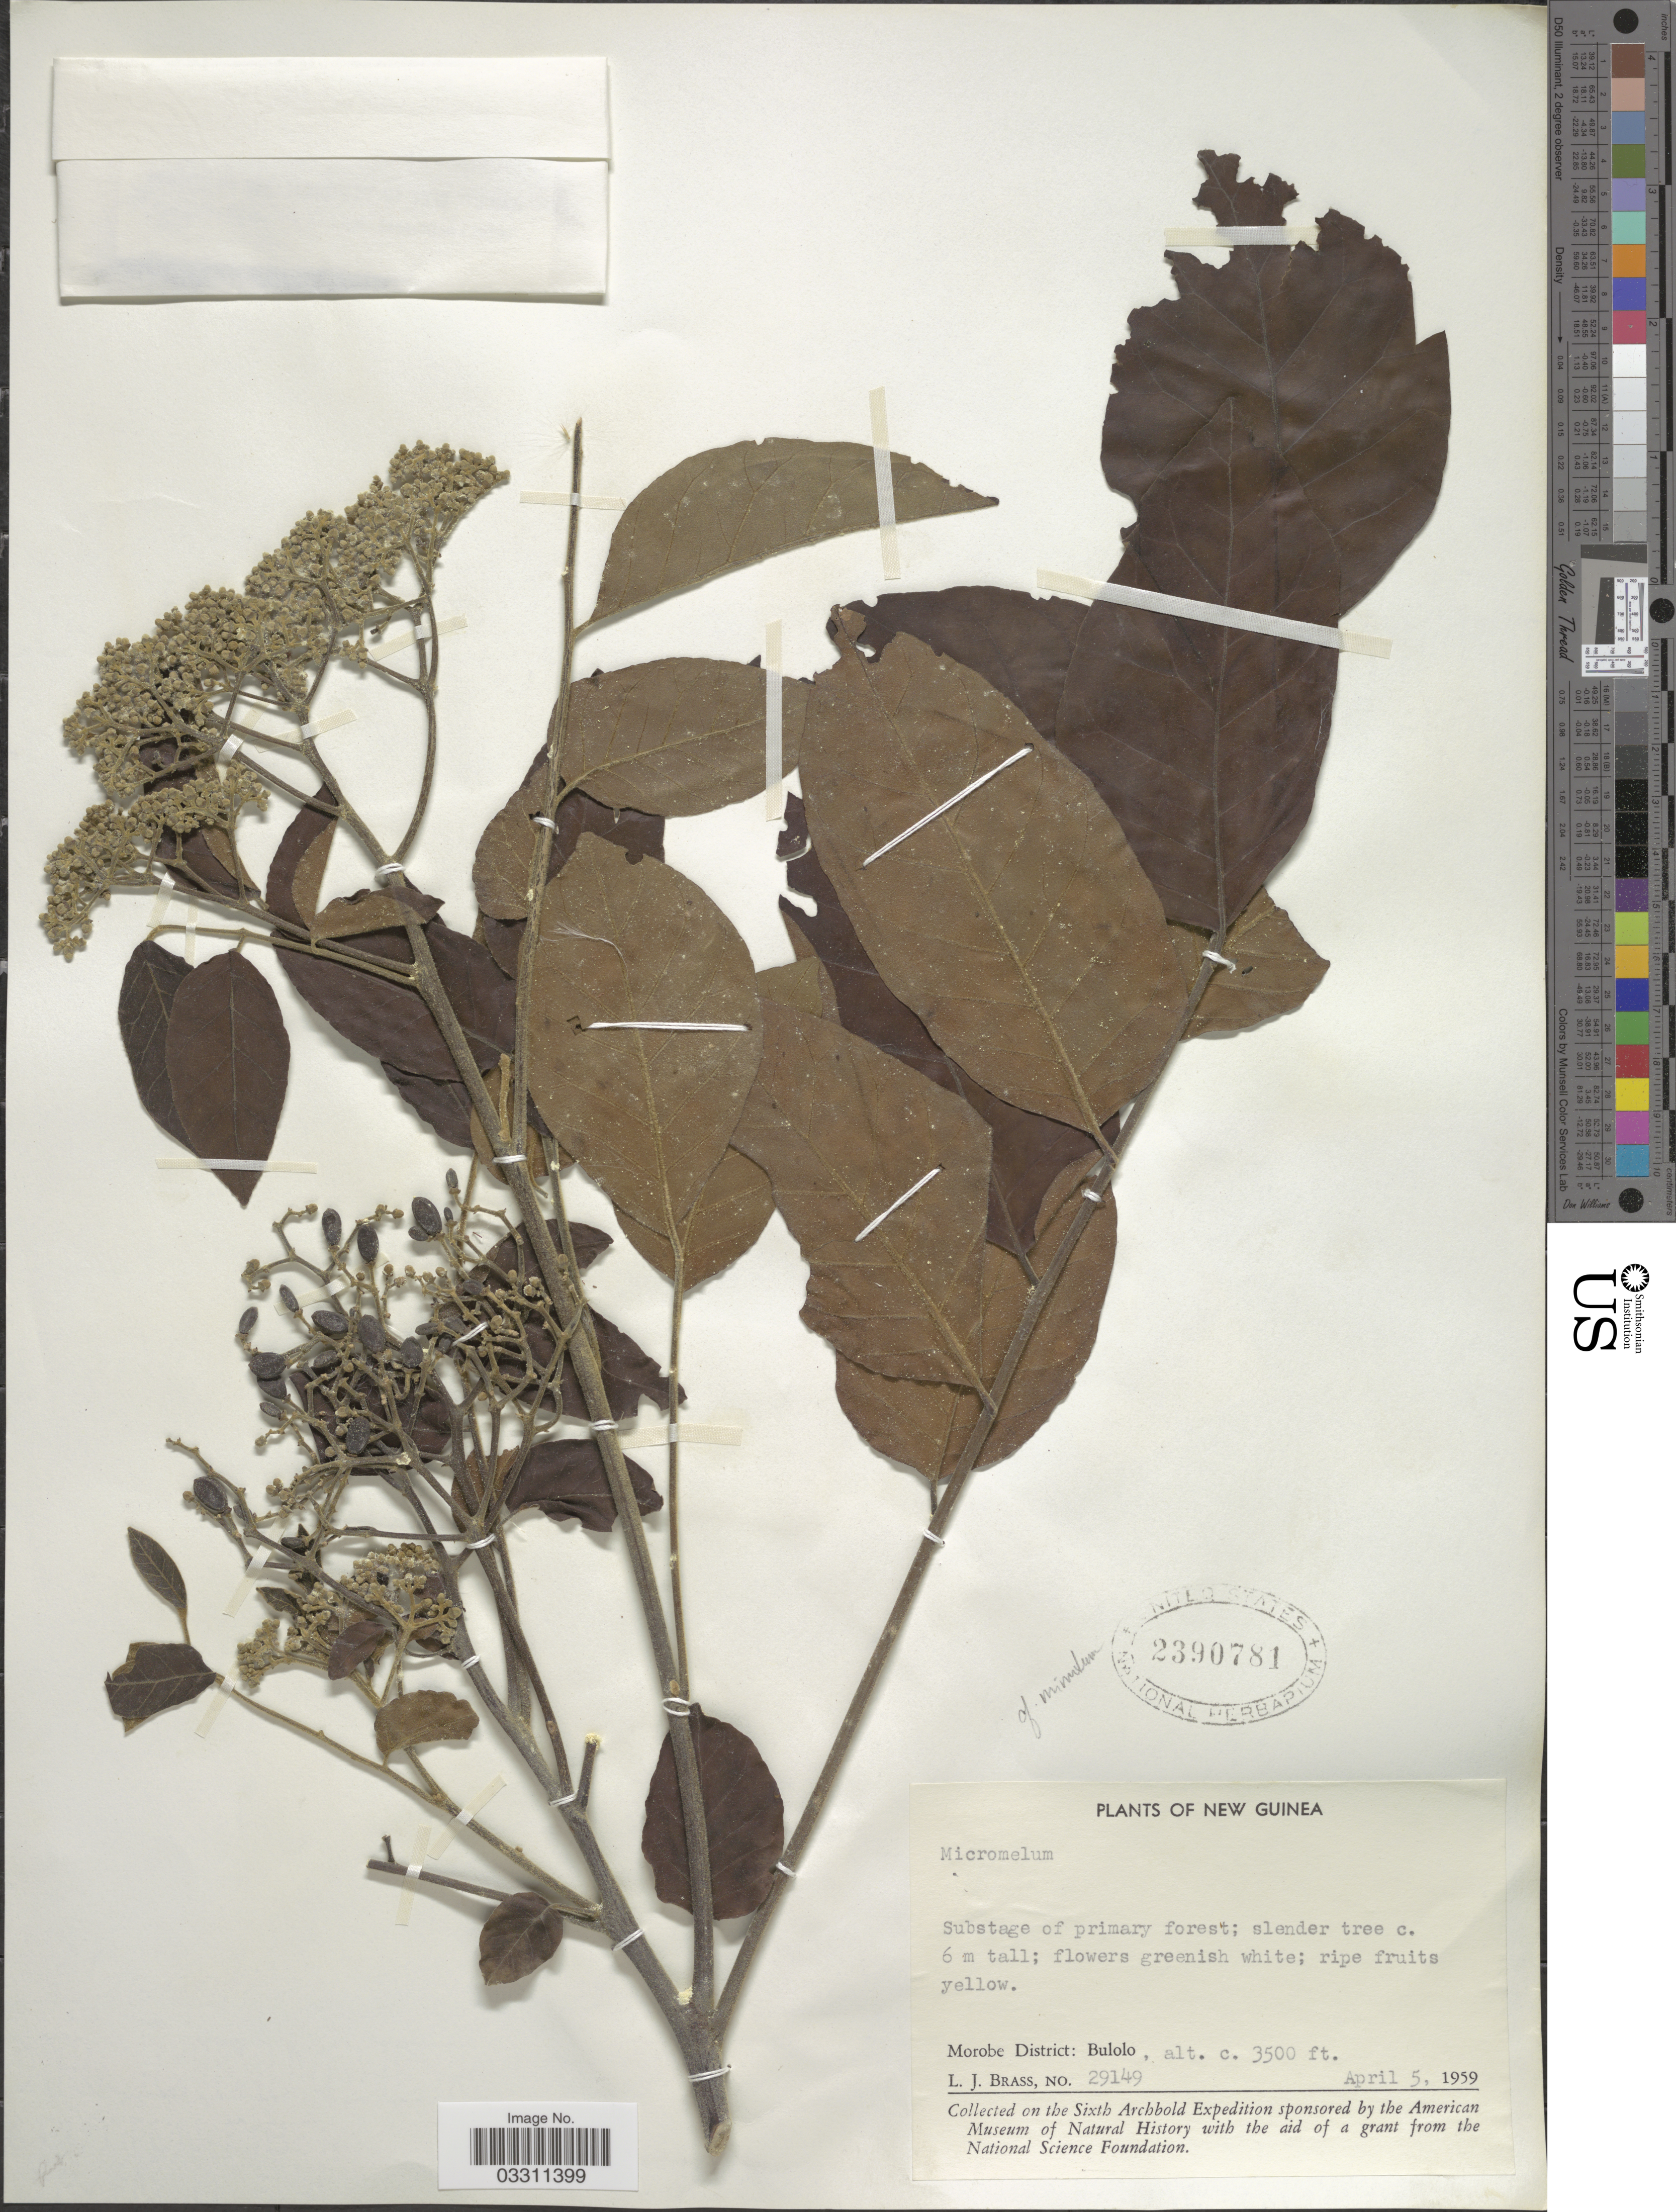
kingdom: Plantae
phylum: Tracheophyta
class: Magnoliopsida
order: Sapindales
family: Rutaceae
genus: Micromelum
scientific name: Micromelum minutum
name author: (G. Forst.) Wight & Arn.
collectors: L. J. Brass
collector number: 29149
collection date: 1959-04-05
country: Papua New Guinea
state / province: Morobe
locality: New Guinea. Morobe District: Bulolo.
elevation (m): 1067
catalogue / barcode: US 2390781